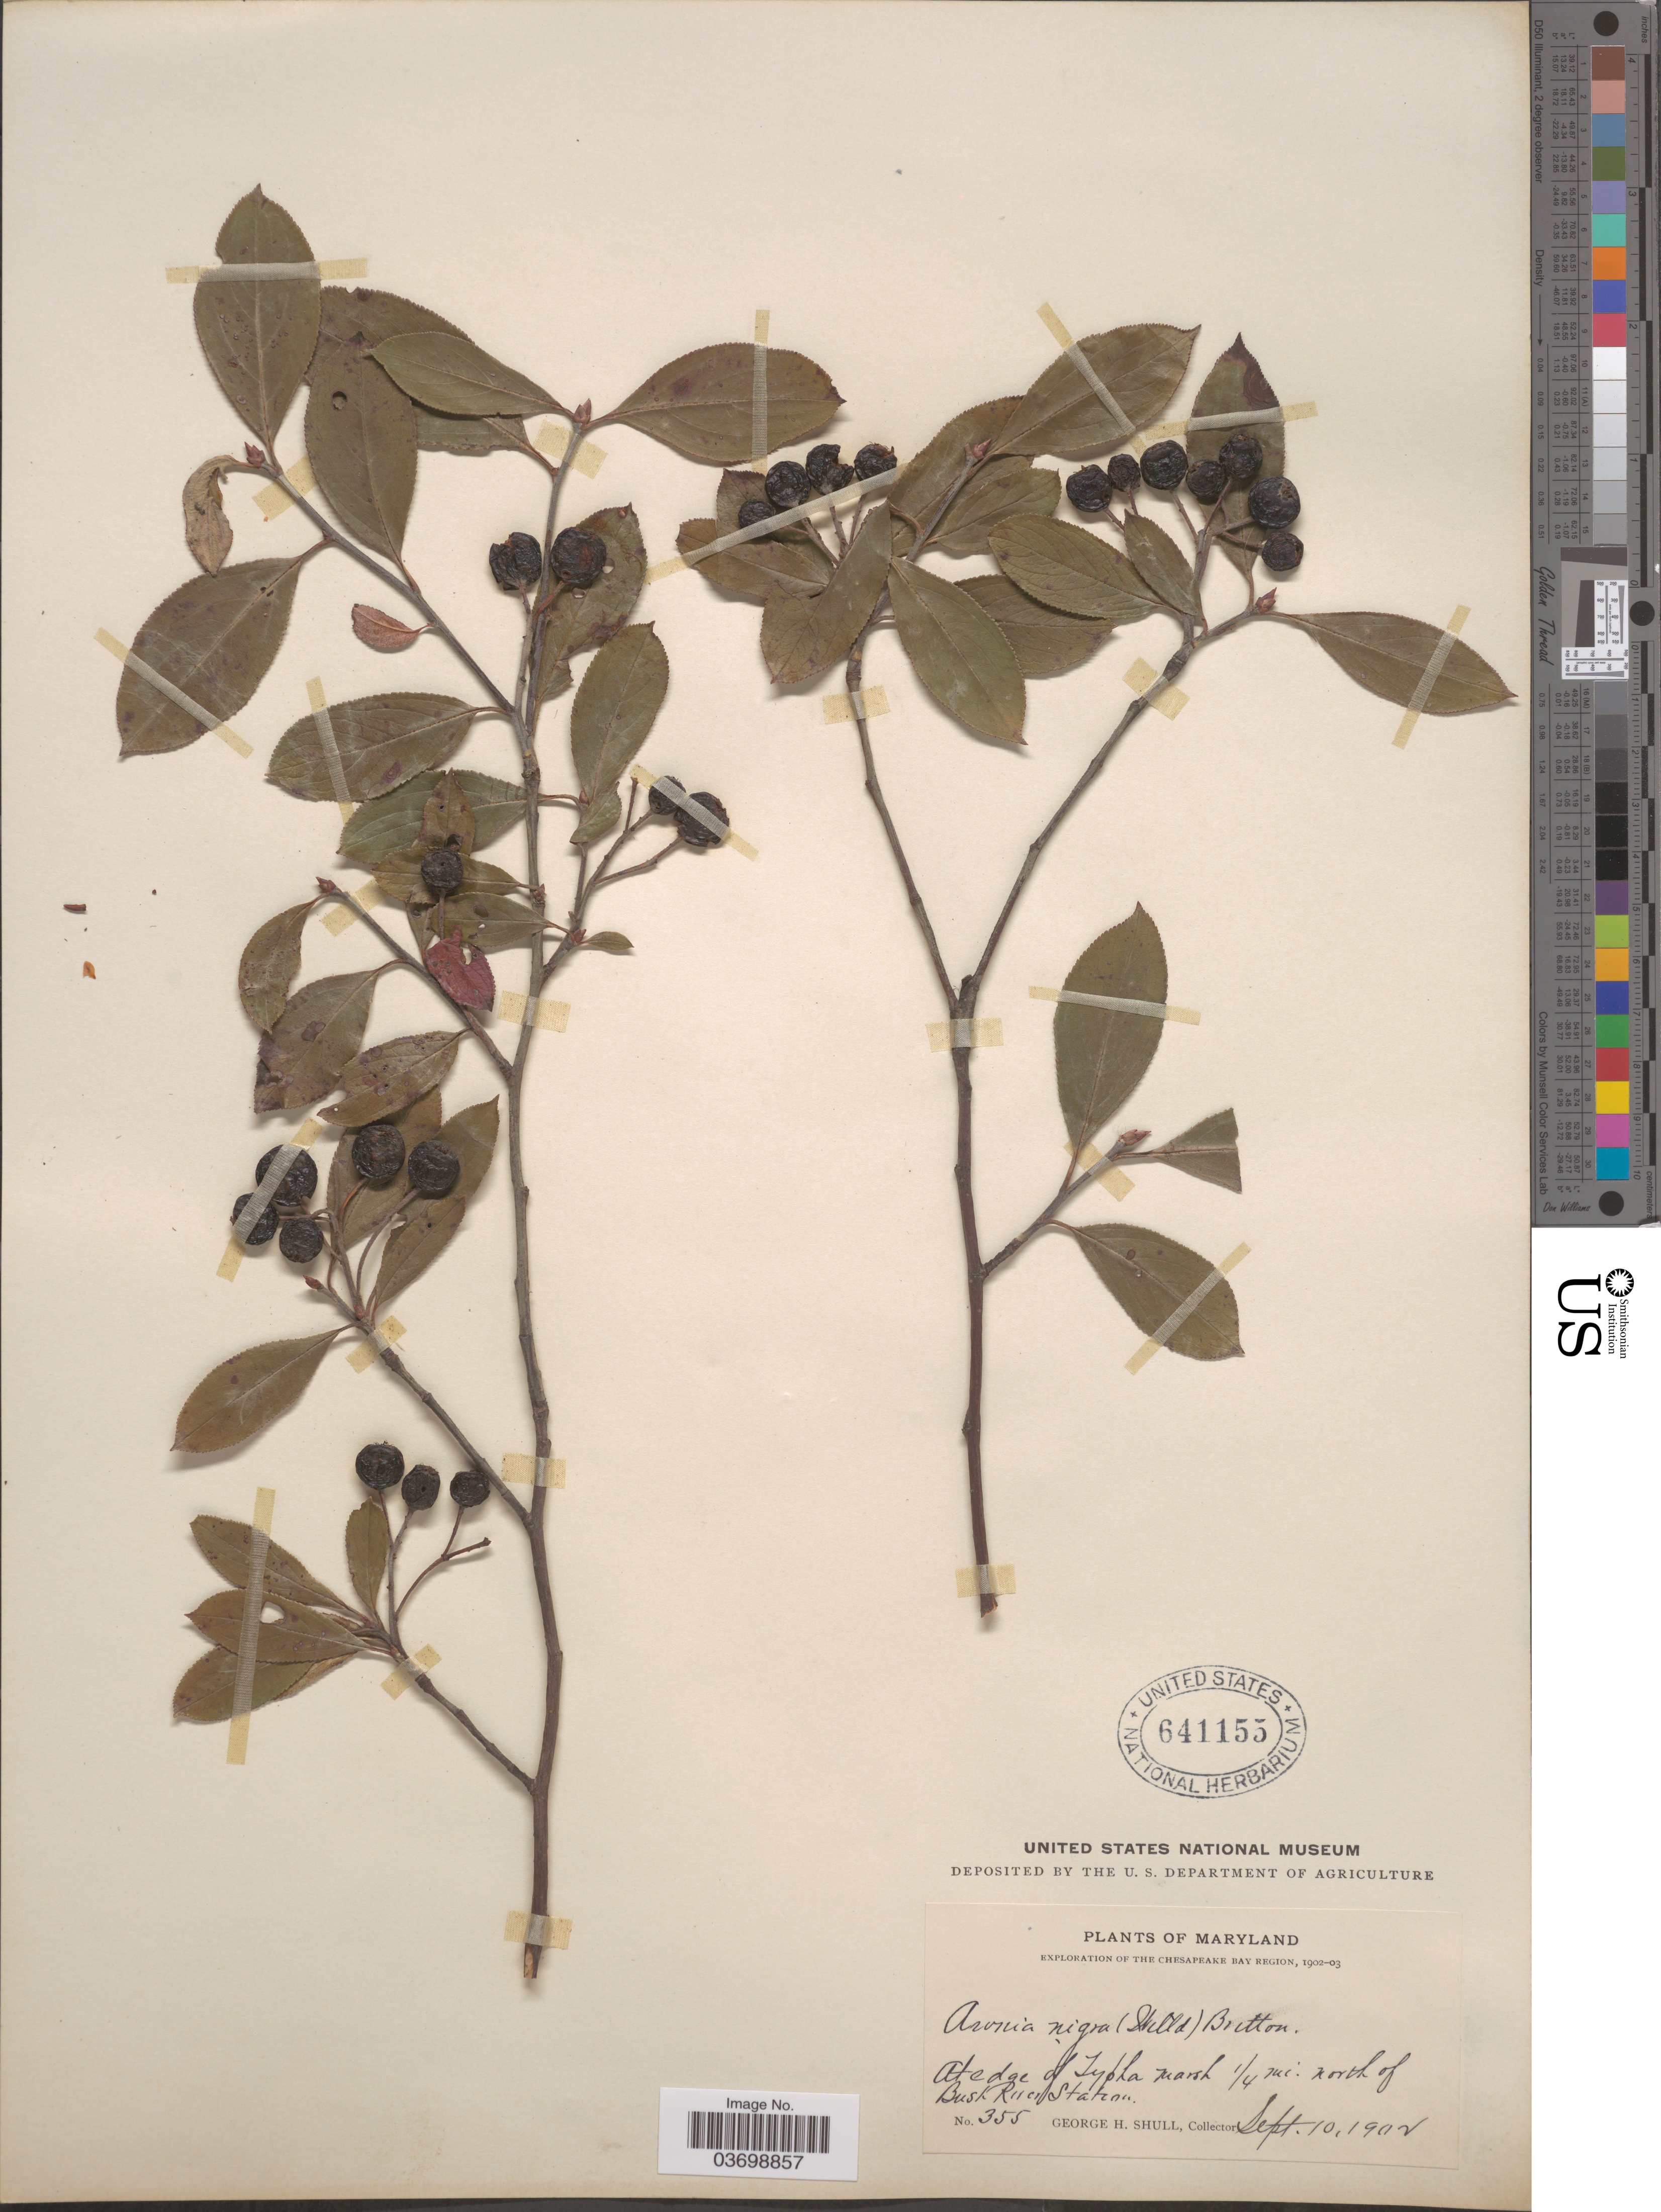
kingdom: Plantae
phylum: Tracheophyta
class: Magnoliopsida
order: Rosales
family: Rosaceae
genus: Aronia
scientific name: Aronia x prunifolia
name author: (Marshall) Rehder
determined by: Strong, M. T., (US), Smithsonian Institution - National Museum of Natural History (UNITED STATES)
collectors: G. H. Shull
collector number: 355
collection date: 1902-09-10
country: United States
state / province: Maryland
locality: The Chesapeake Bay Region. At edge of Typha marsh ¼ mi. north of Bush River Station.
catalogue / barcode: US 641155